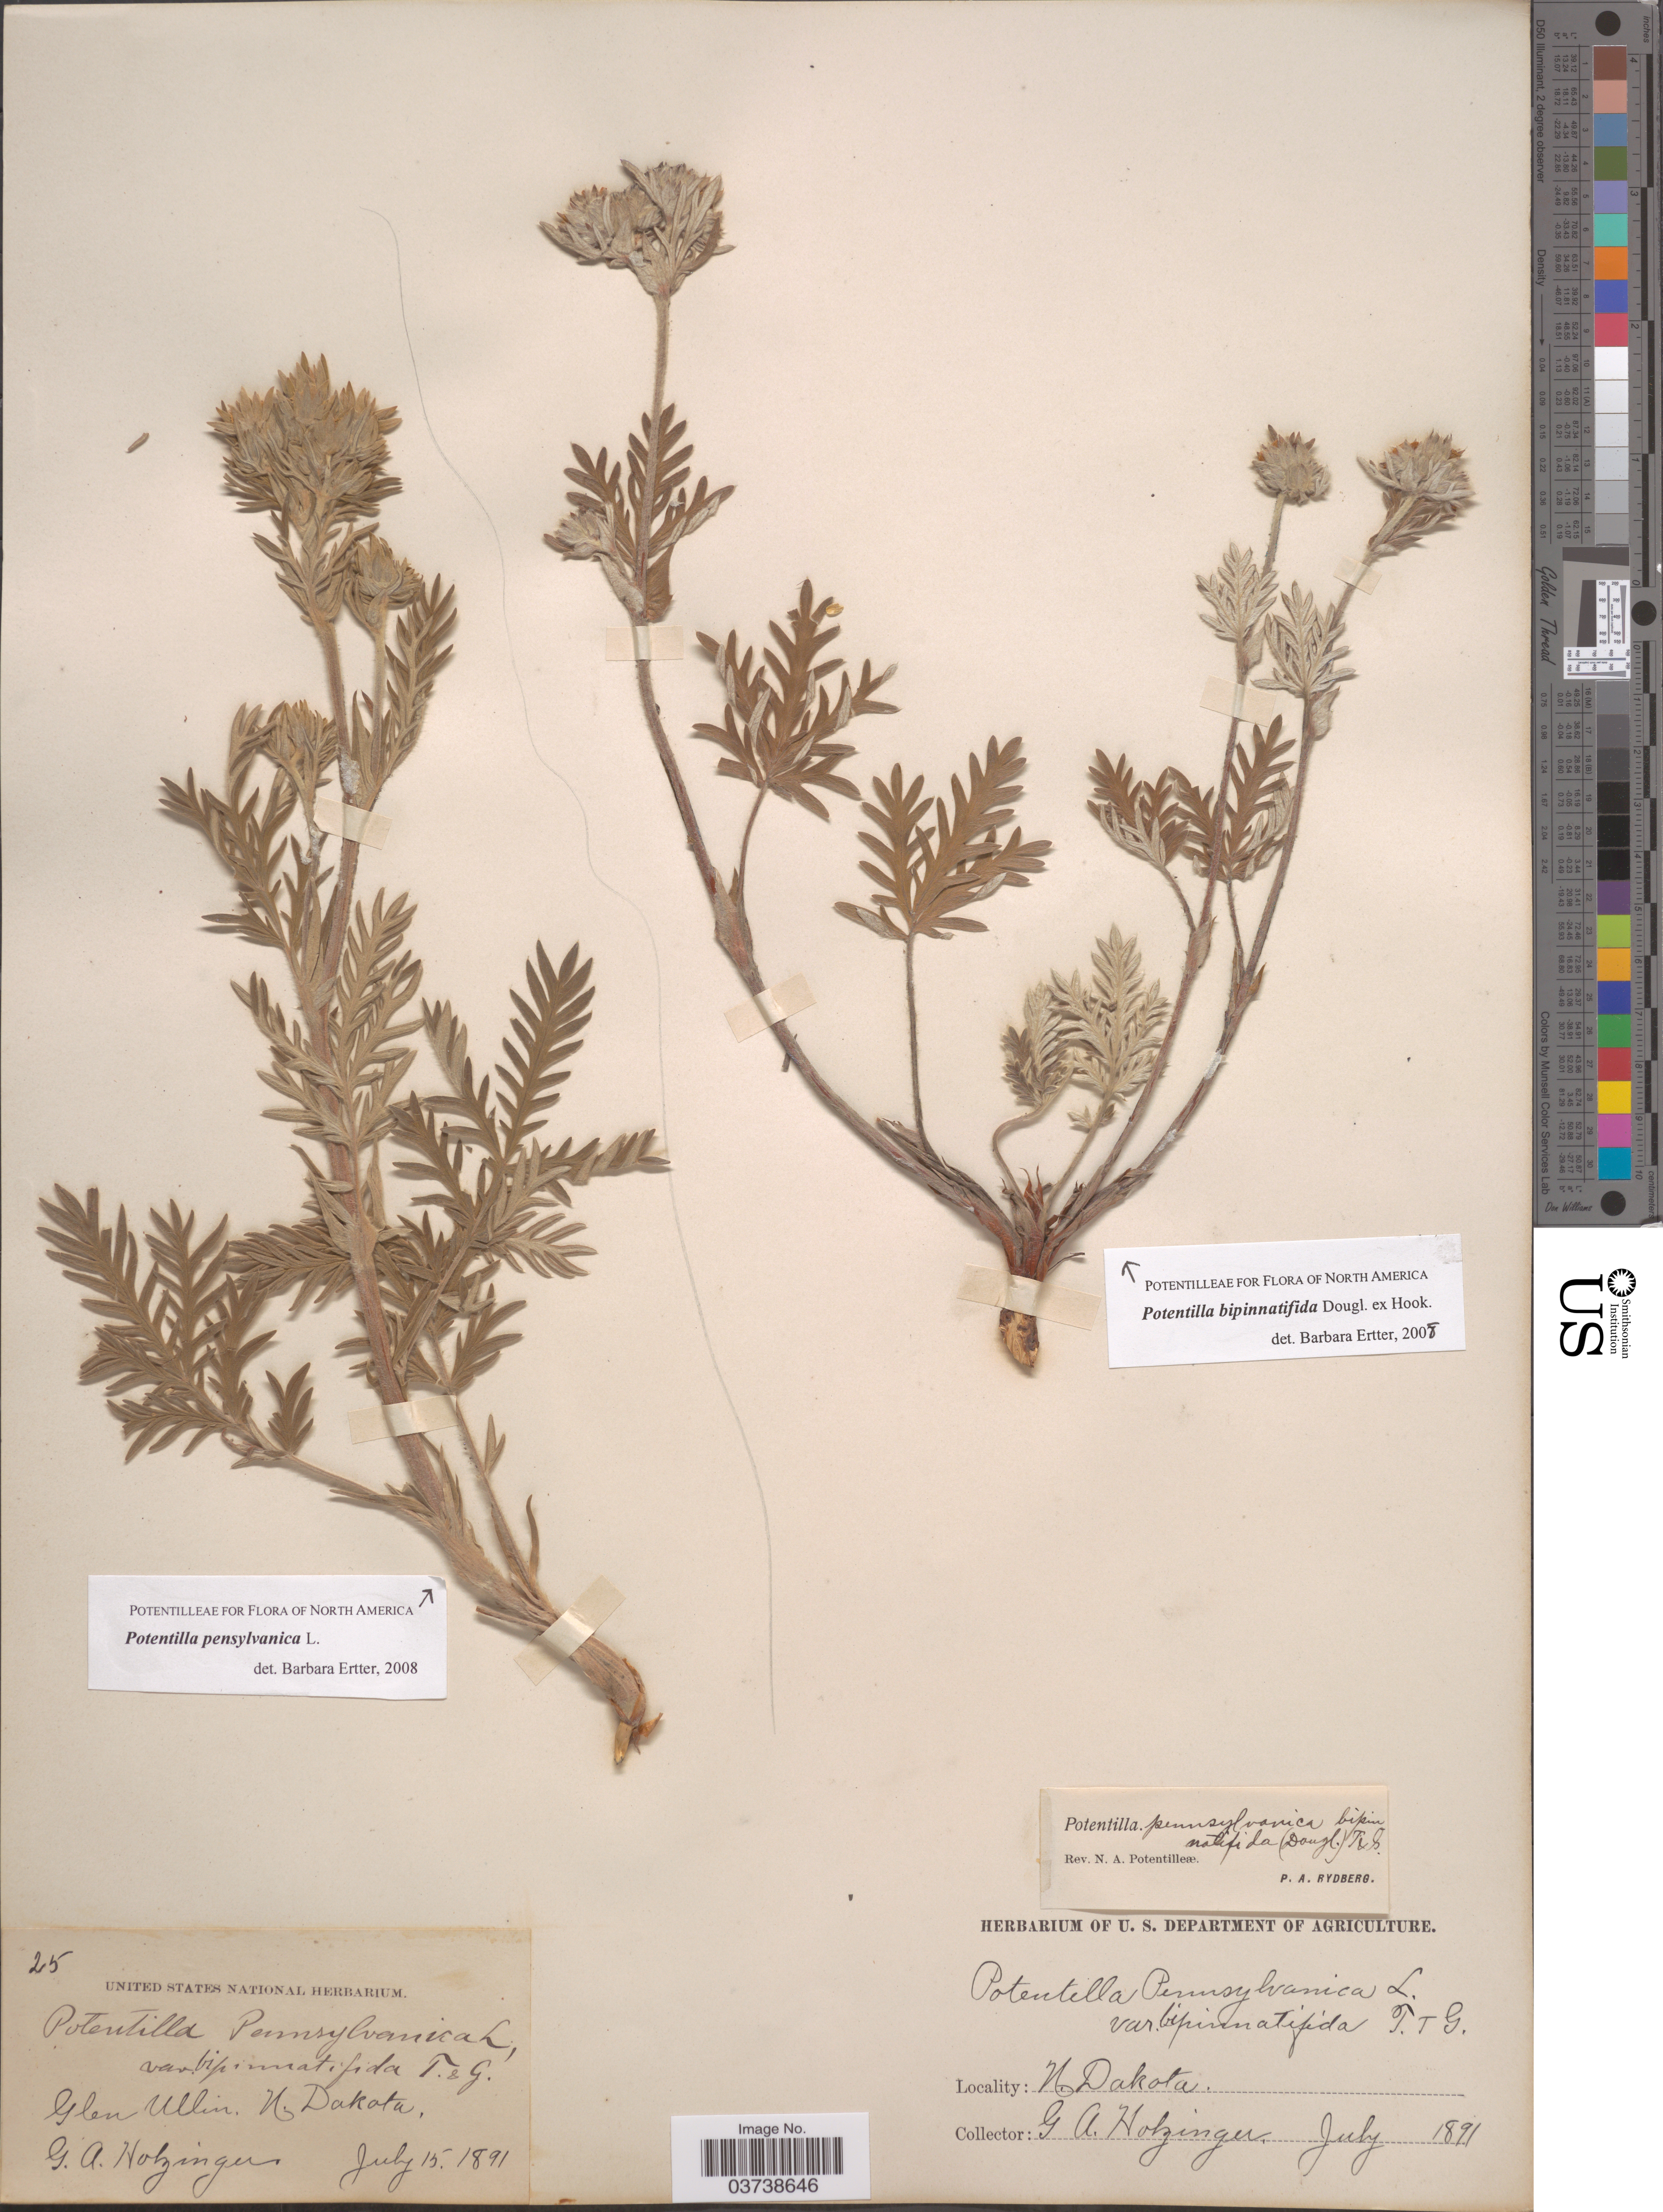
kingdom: Plantae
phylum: Tracheophyta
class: Magnoliopsida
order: Rosales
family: Rosaceae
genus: Potentilla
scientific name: Potentilla bipinnatifida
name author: Douglas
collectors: G. A. Holzinger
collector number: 25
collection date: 1891-07-15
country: United States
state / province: North Dakota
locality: Glen Ullin.